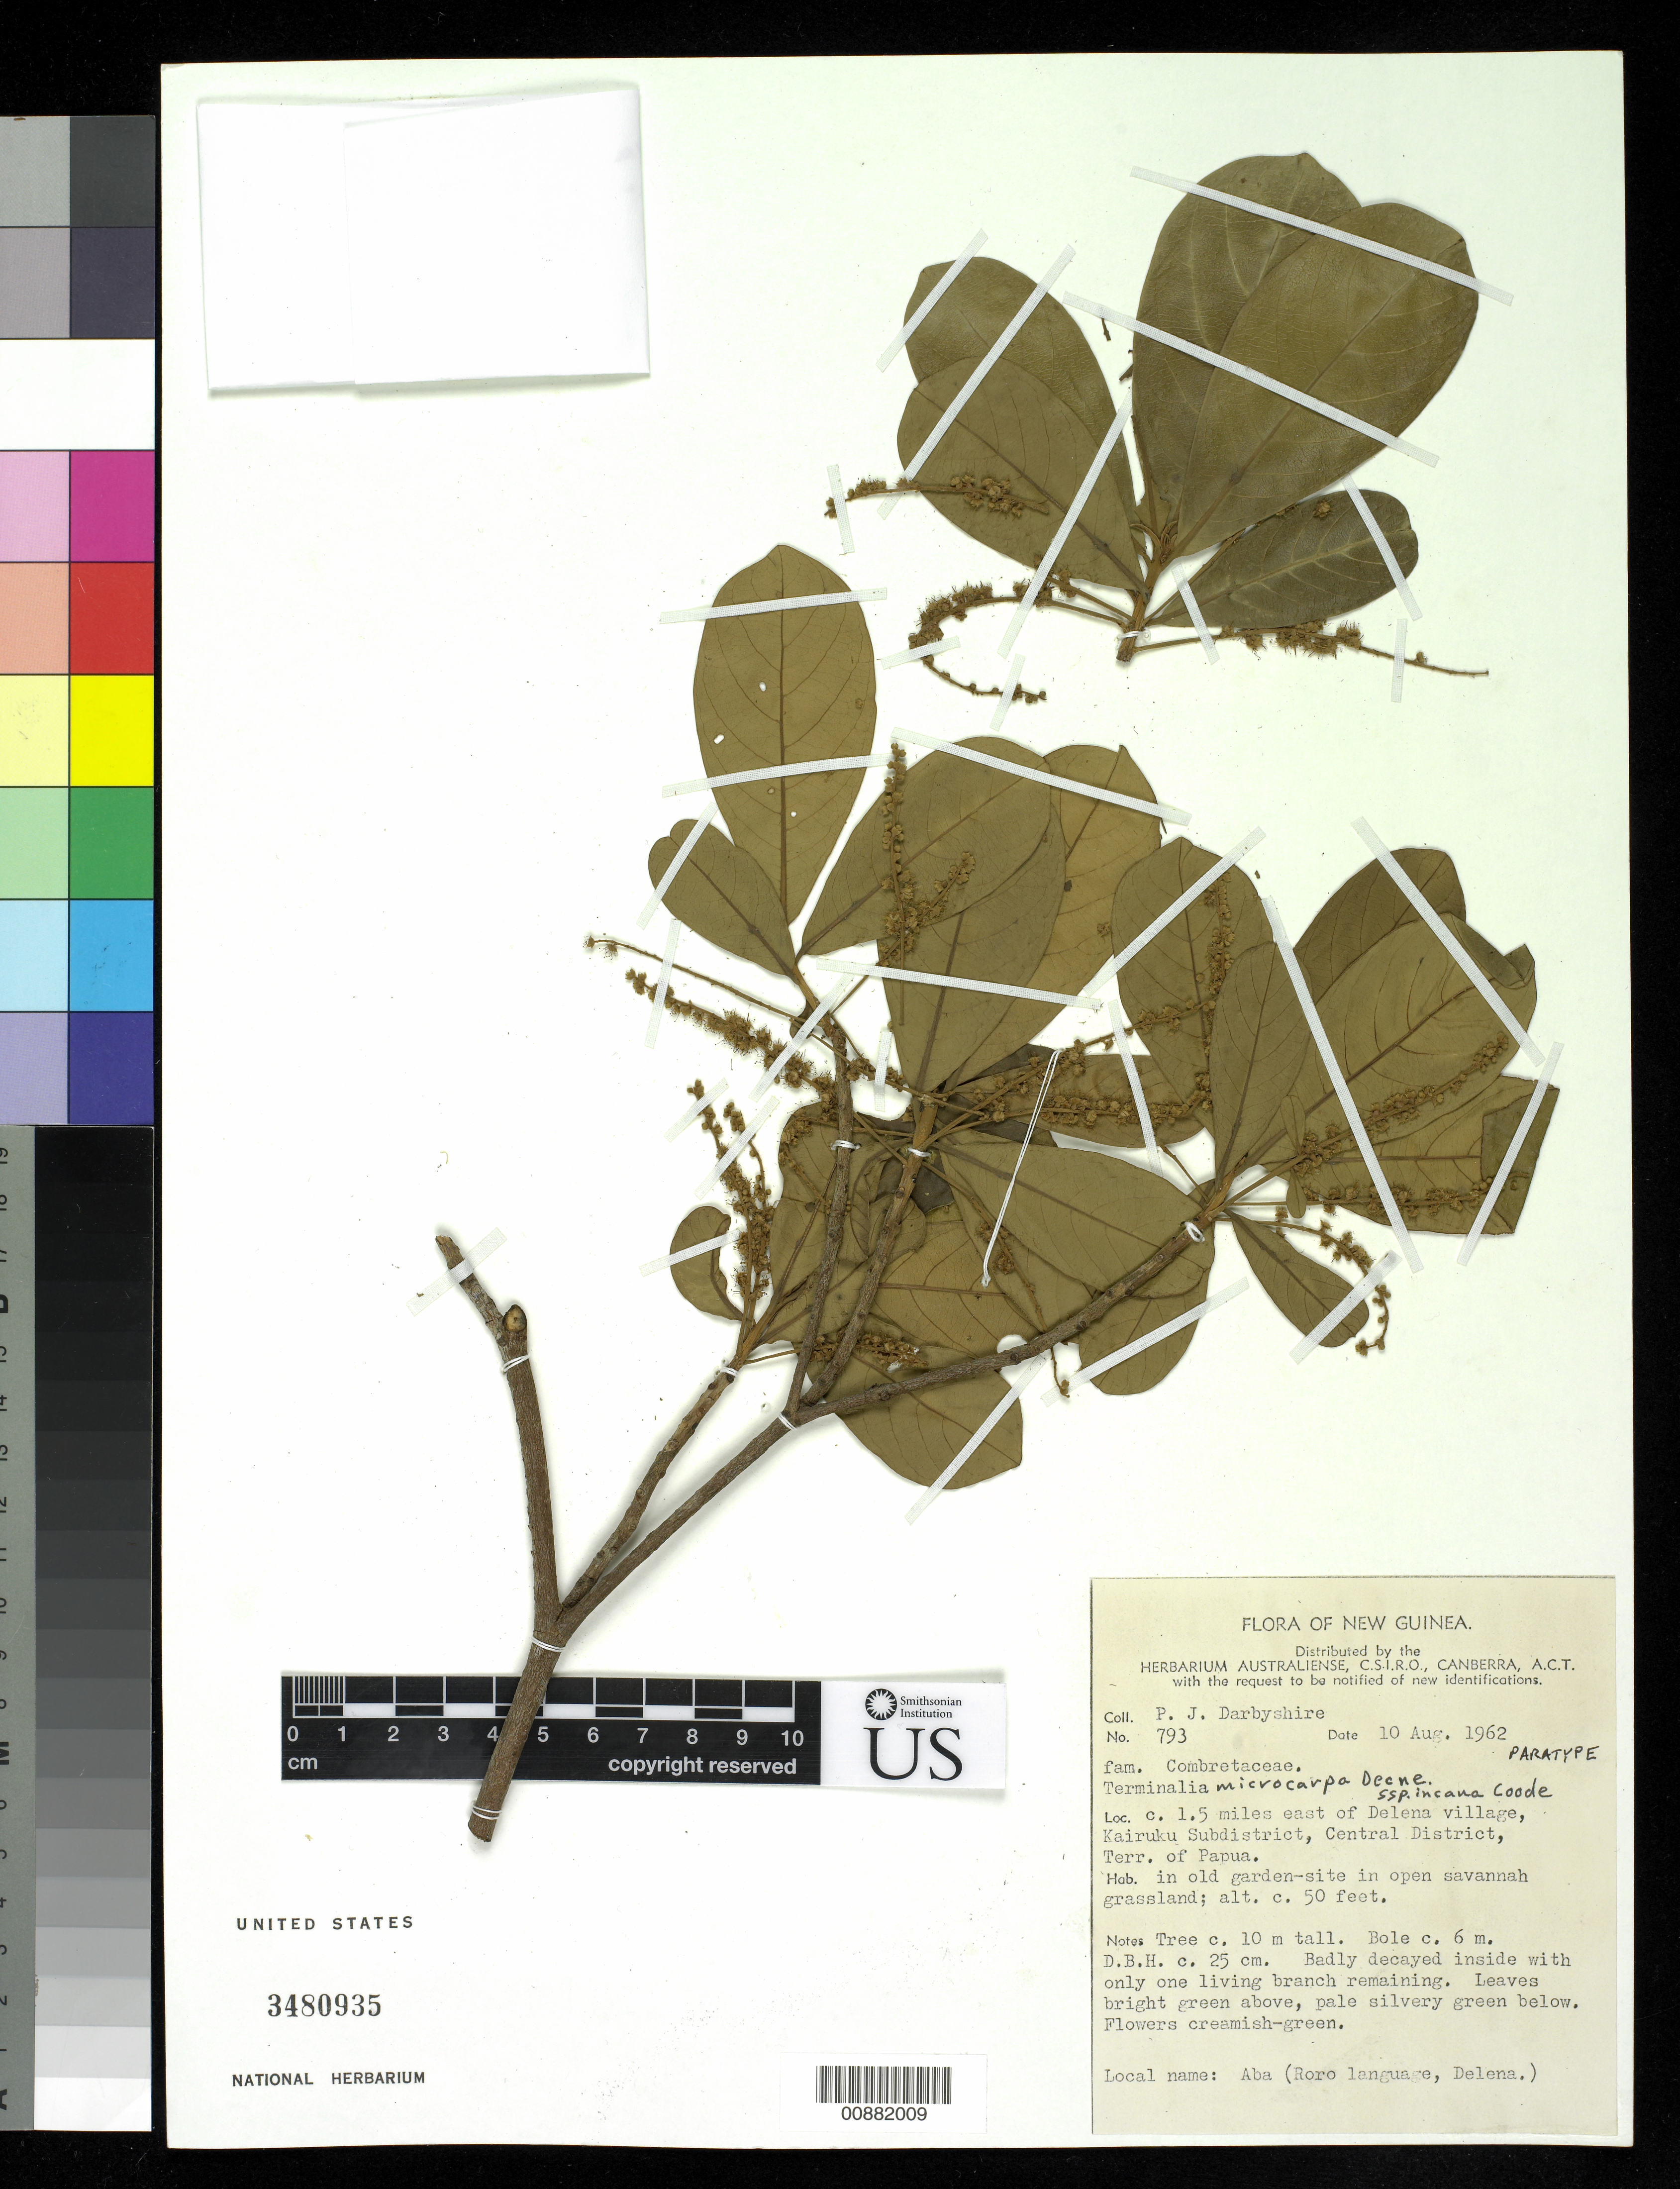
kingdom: Plantae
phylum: Tracheophyta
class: Magnoliopsida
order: Myrtales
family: Combretaceae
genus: Terminalia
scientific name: Terminalia microcarpa subsp. incana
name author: Coode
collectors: P. Darbyshire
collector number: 793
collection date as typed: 10 Aug 1962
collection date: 1962-08-10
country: Papua New Guinea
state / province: Central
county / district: Kairuku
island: New Guinea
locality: c 1.5 mileseast of Delena village, Kairuku subdistrict.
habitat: in old garden-site in open savannah grassland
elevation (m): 15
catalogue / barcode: US 3480935